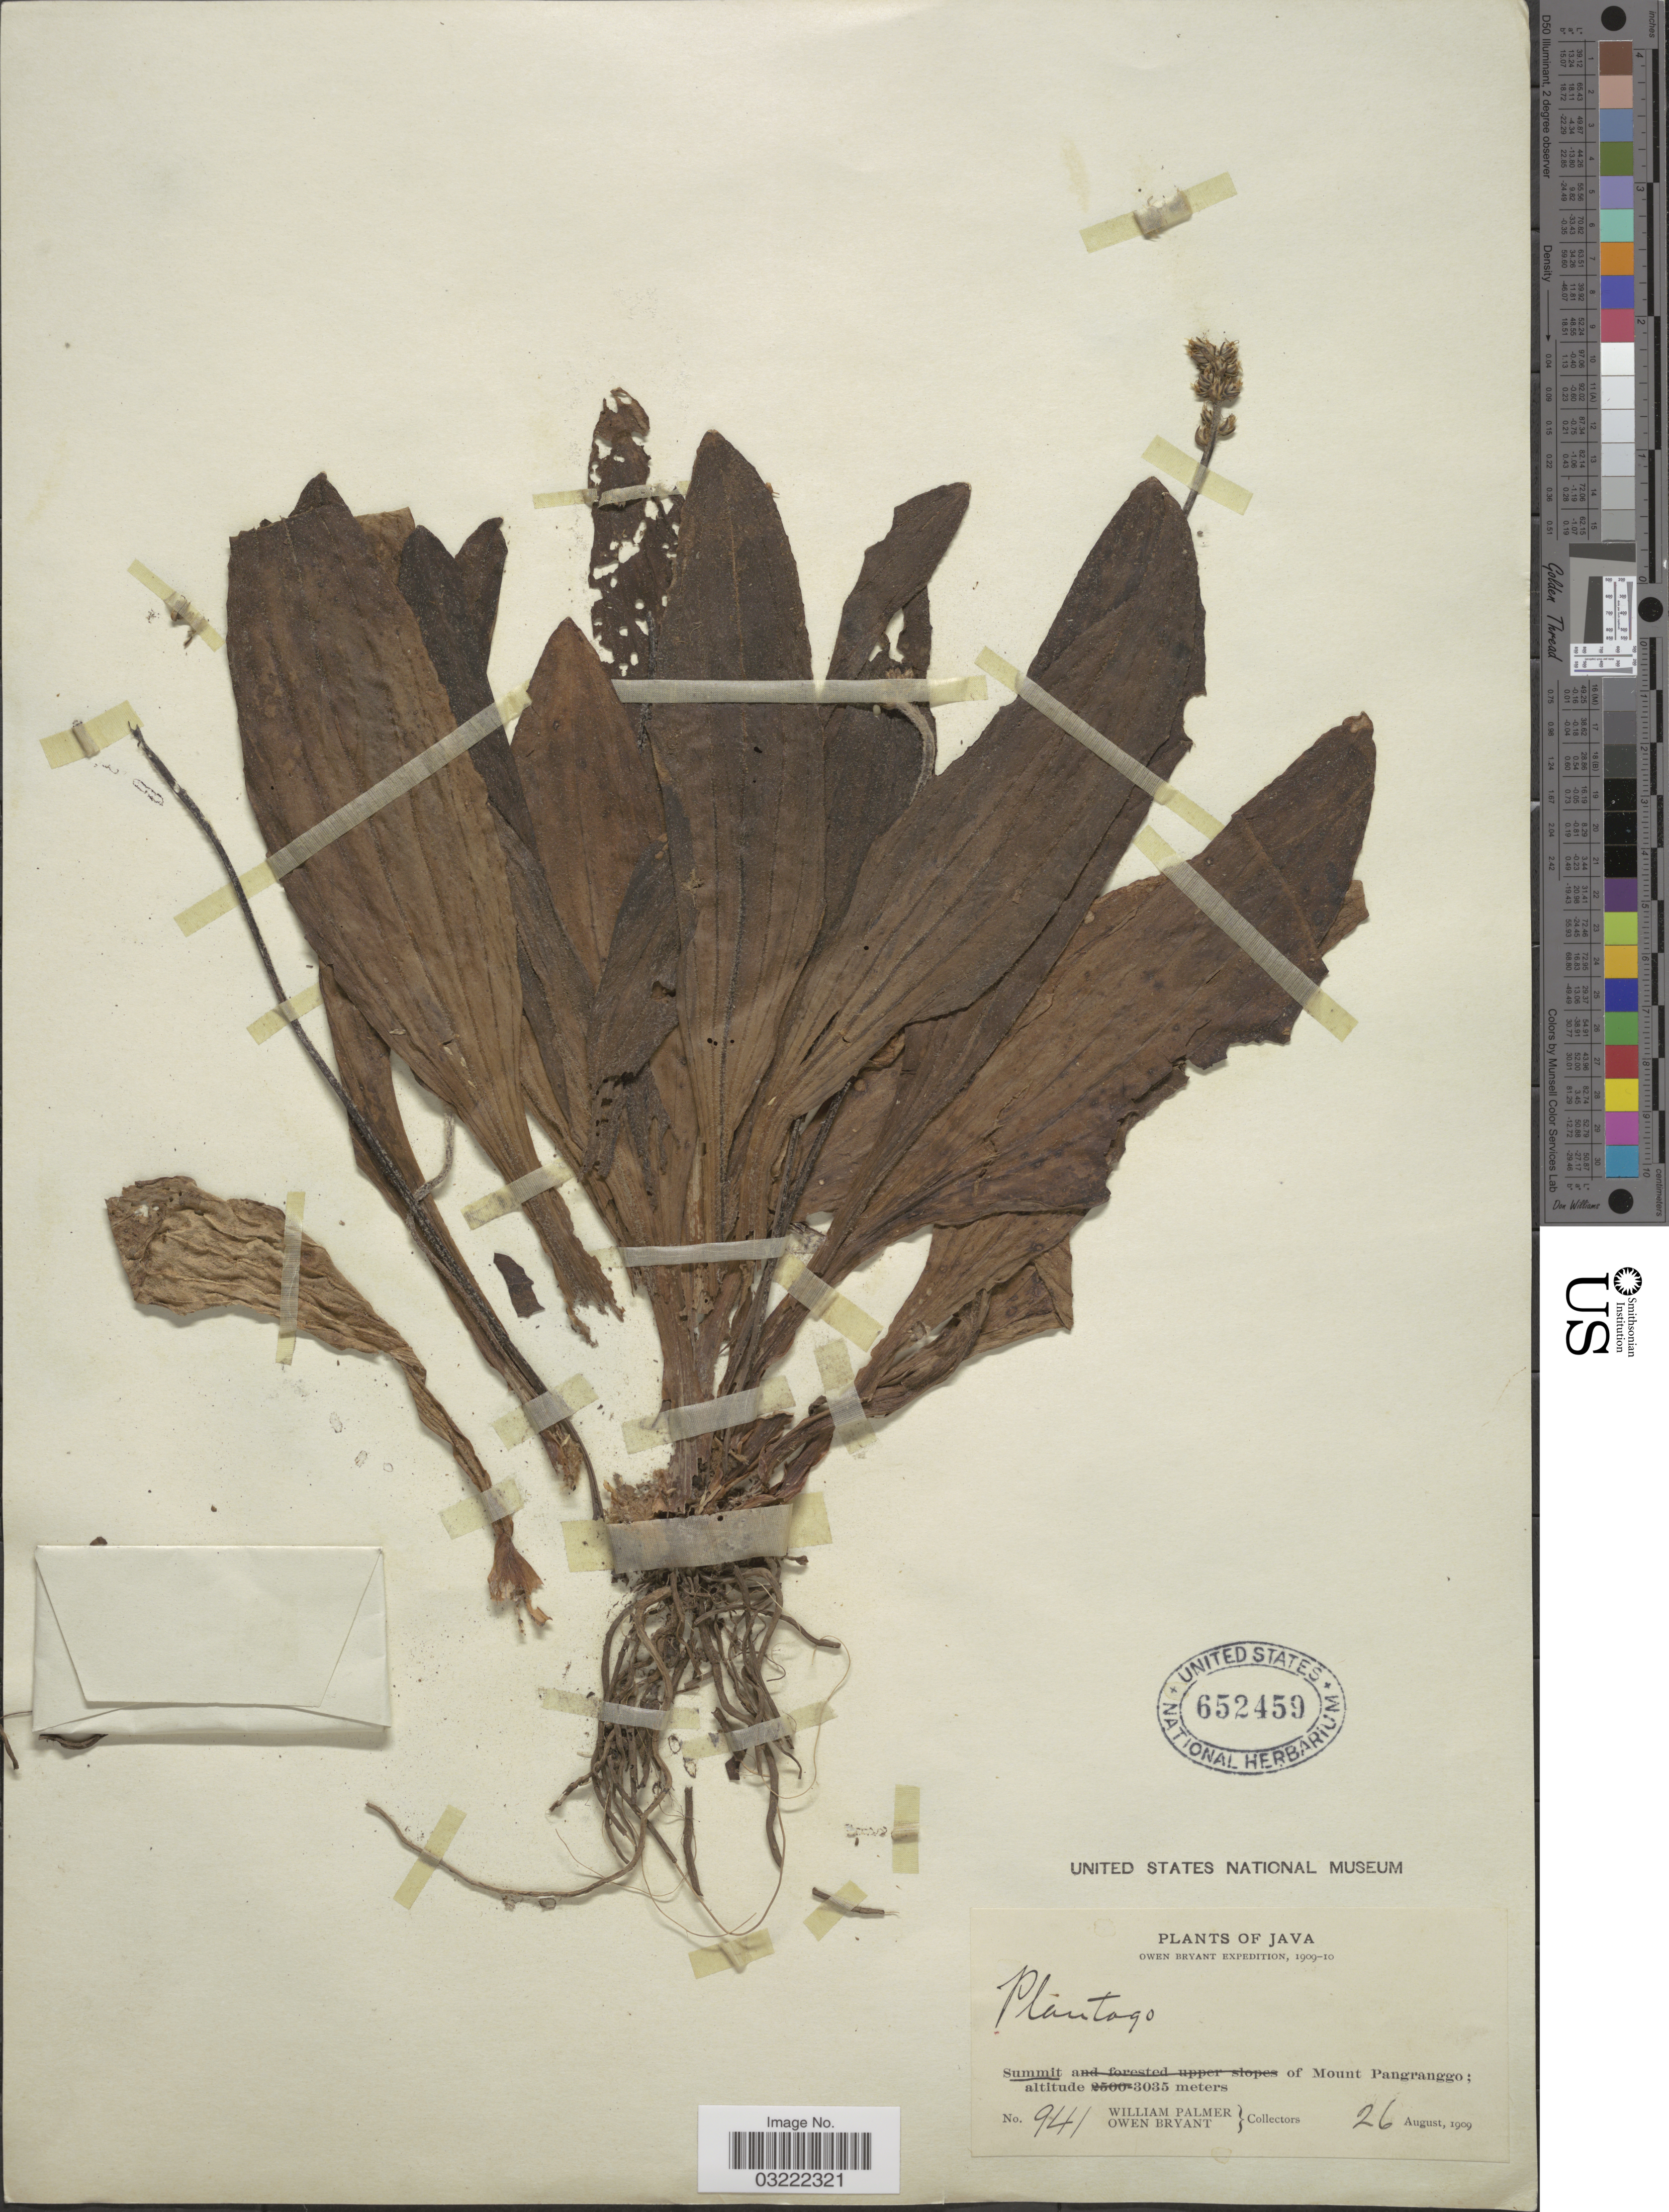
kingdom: Plantae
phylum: Tracheophyta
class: Magnoliopsida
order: Lamiales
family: Plantaginaceae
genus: Plantago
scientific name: Plantago sp.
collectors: W. Palmer & O. Bryant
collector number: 941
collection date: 1909-08-26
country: Indonesia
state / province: Java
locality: Summit of Mount Pangranggo.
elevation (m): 3035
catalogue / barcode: US 652459